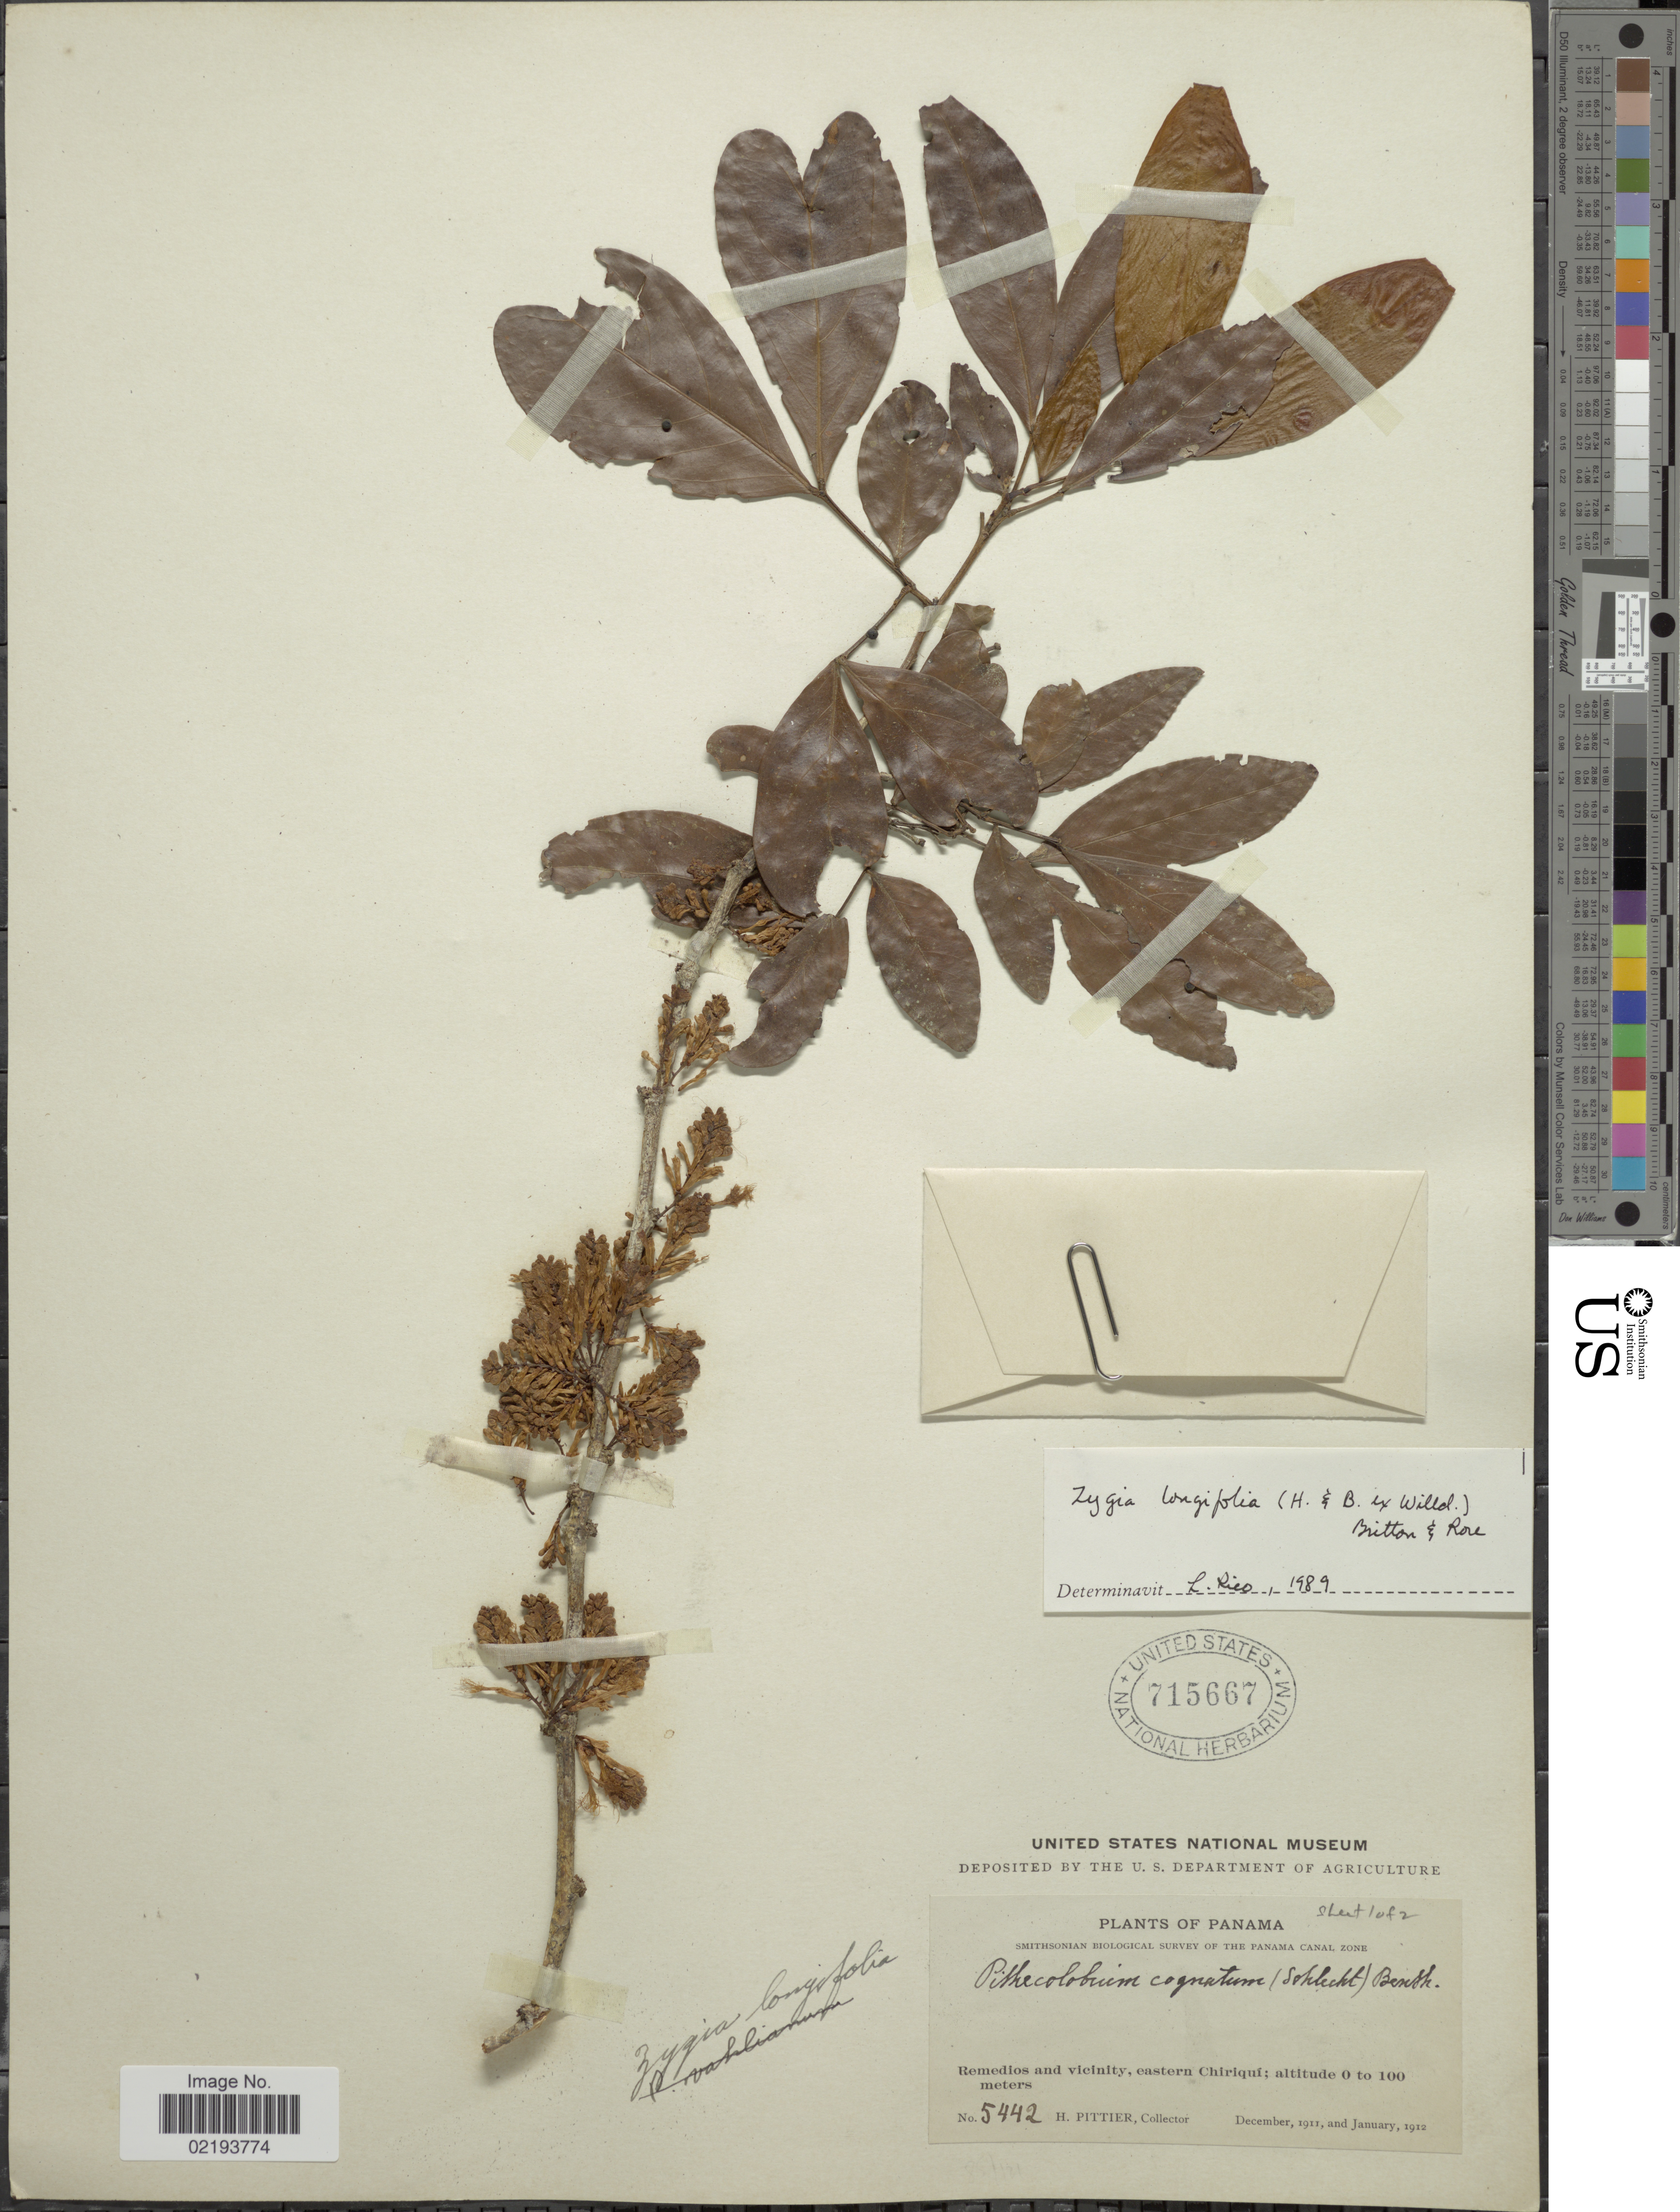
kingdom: Plantae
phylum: Tracheophyta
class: Magnoliopsida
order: Fabales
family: Fabaceae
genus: Zygia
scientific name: Zygia longifolia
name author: (Willd.) Britton & Rose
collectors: H. F. Pittier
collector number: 5442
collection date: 1911-12/1912-01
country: Panama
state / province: Chiriqui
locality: Remedios and vicinity, eastern Chiriquí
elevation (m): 0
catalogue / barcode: US 715667